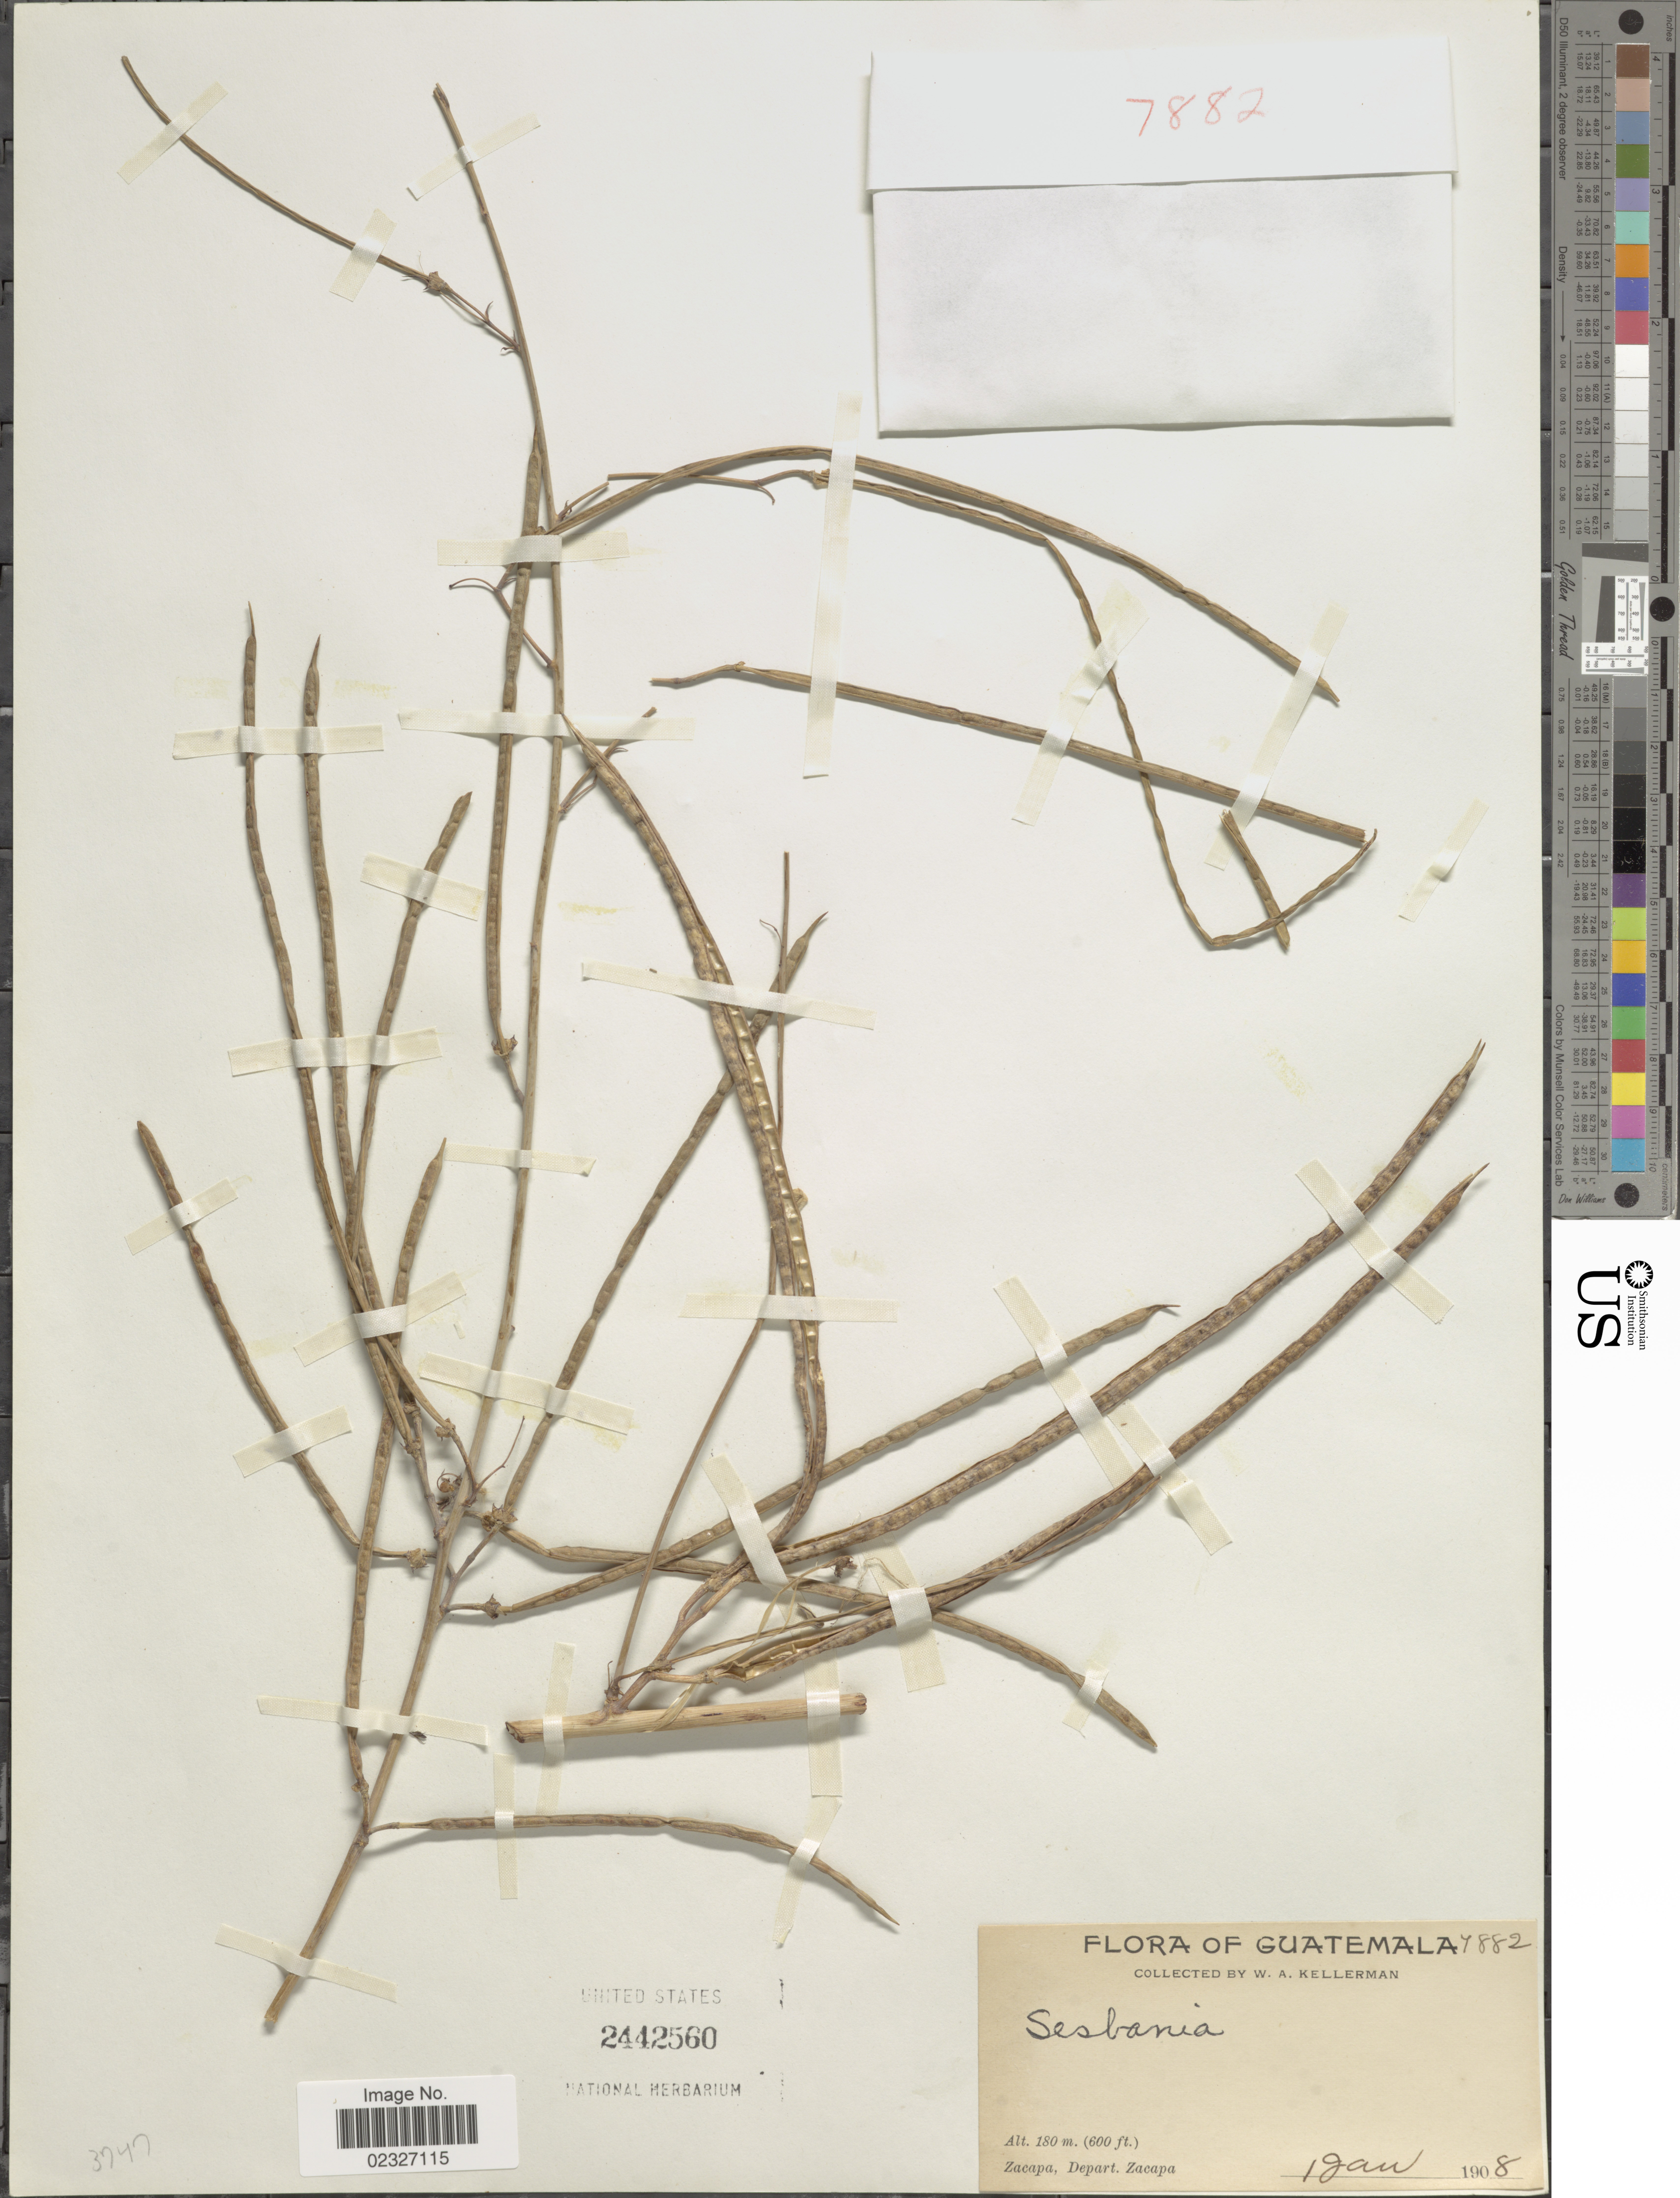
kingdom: Plantae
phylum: Tracheophyta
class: Magnoliopsida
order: Fabales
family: Fabaceae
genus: Sesbania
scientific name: Sesbania emerus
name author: (Aubl.) Urb.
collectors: W. Kellerman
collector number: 7882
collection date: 1908-01-01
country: Guatemala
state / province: Zacapa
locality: Depart. Zacapa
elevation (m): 180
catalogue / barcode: US 2442560